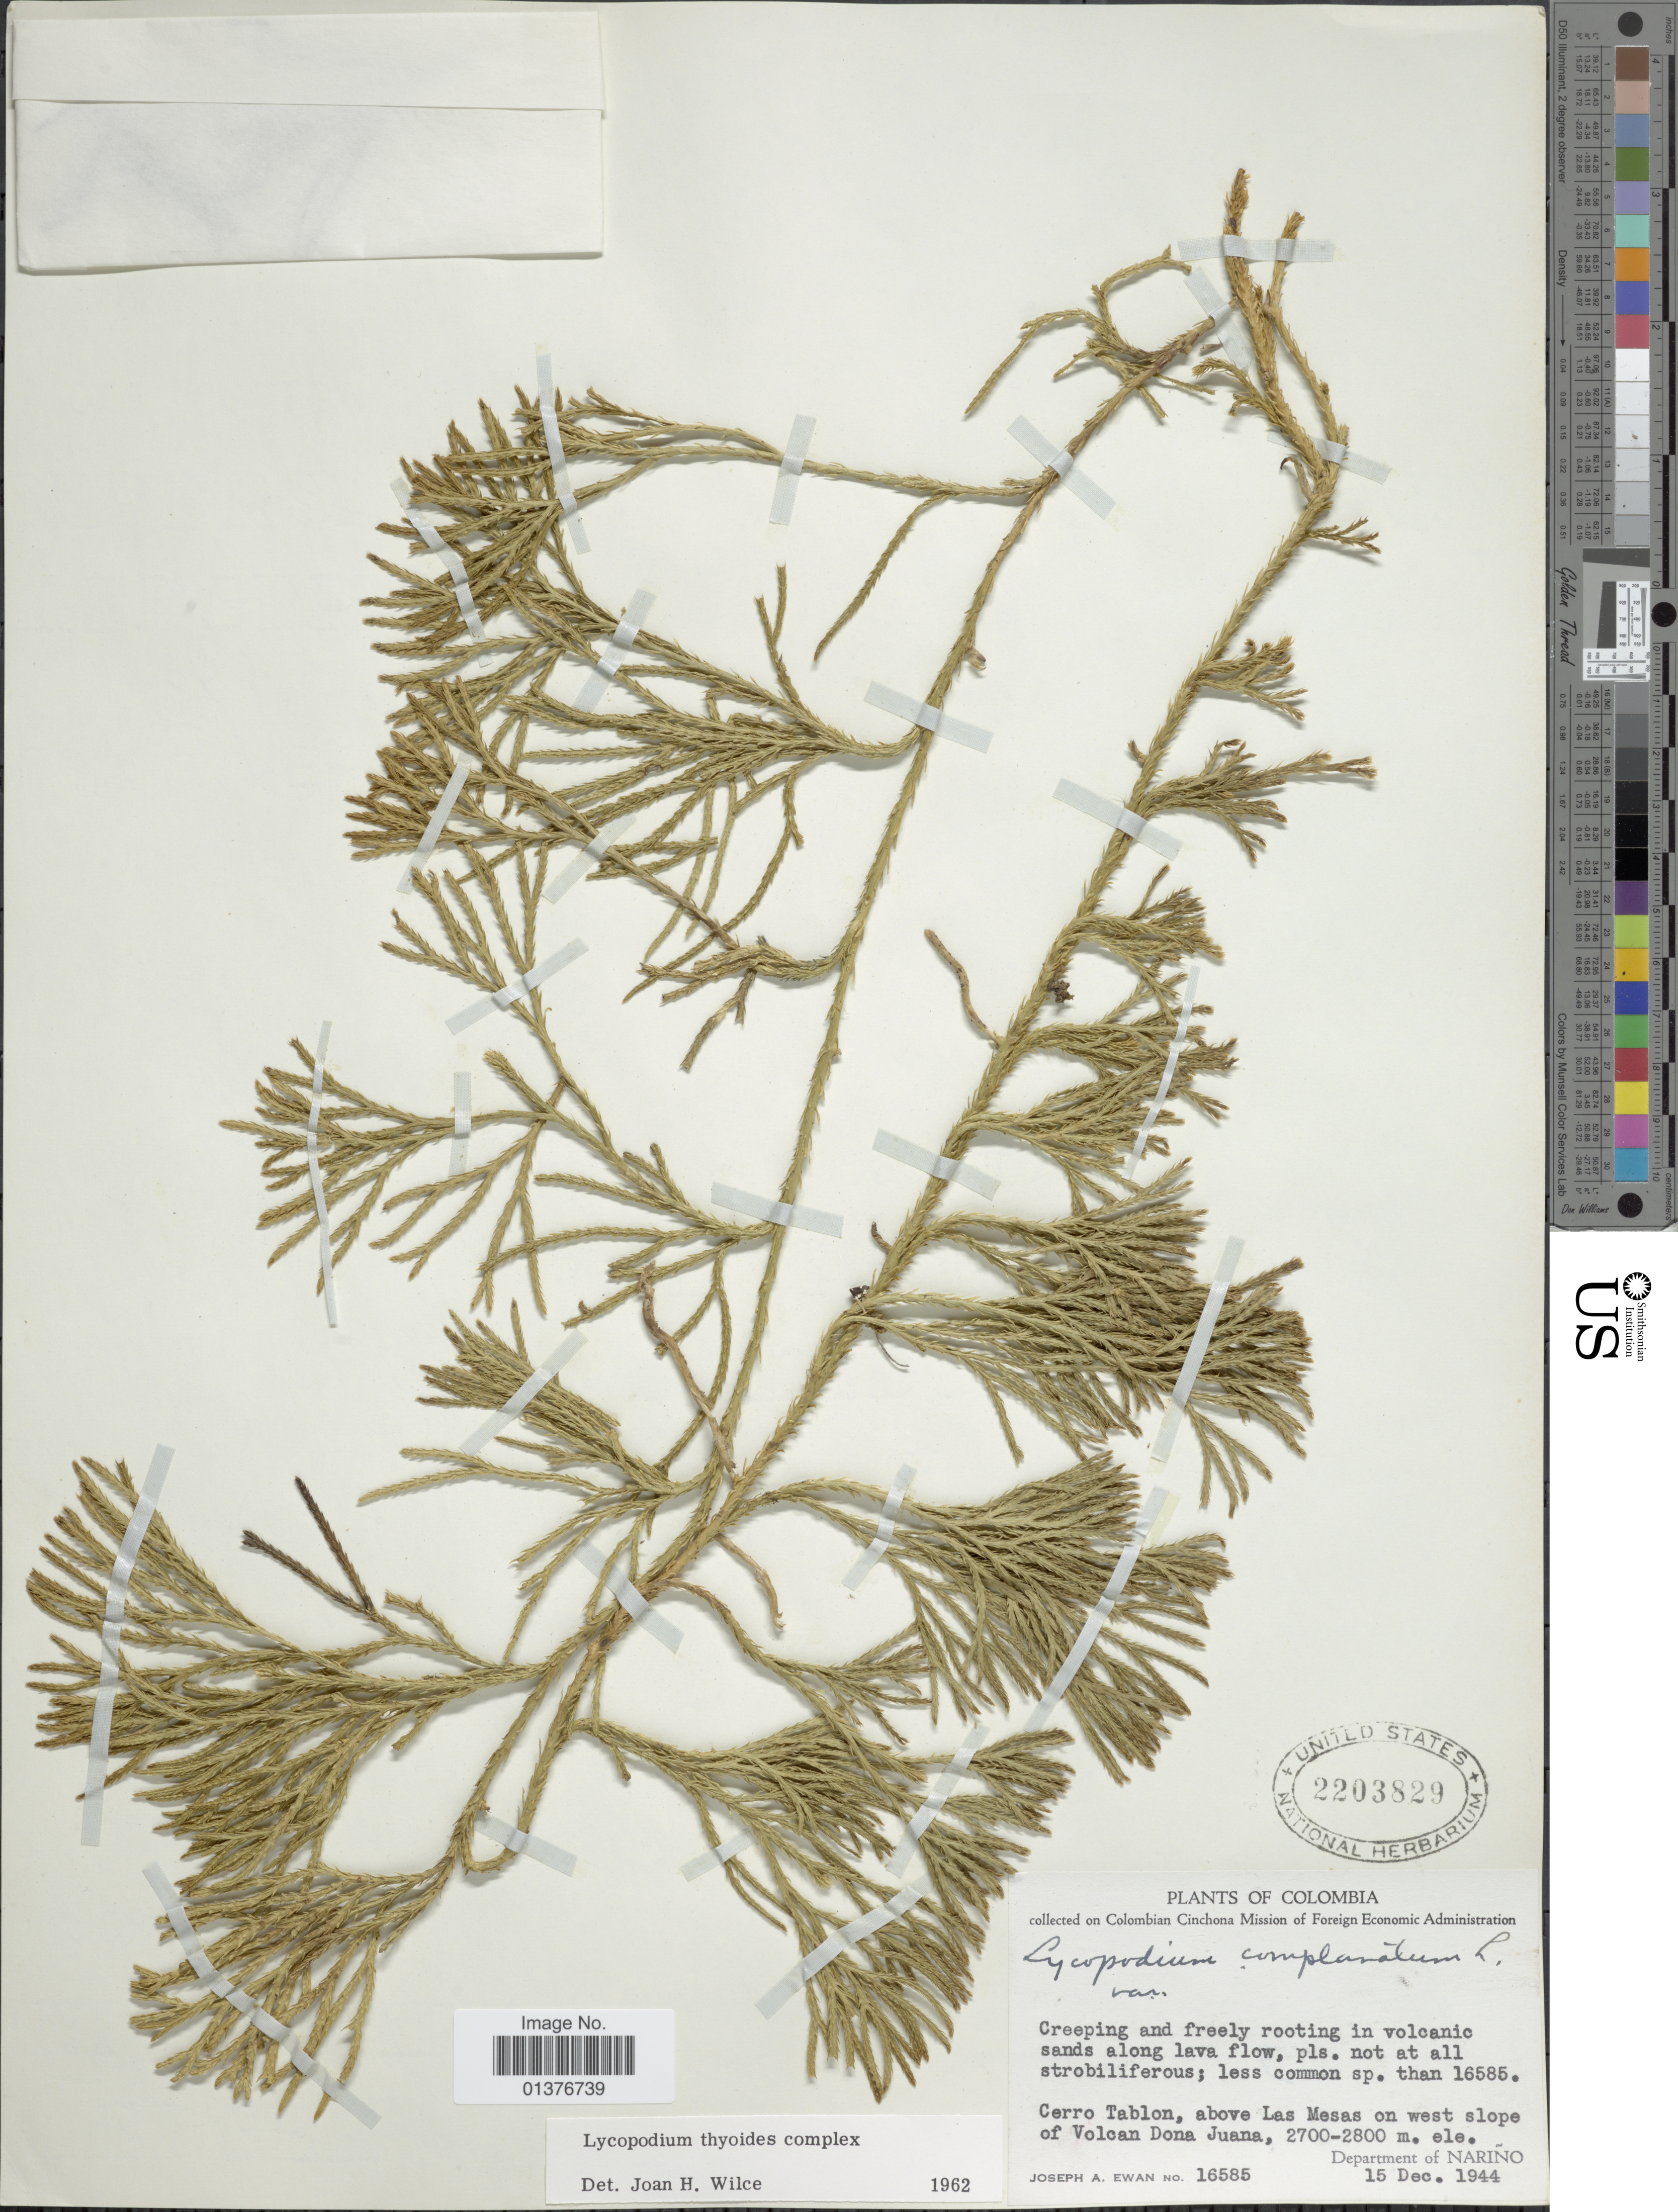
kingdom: Plantae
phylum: Tracheophyta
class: Lycopodiopsida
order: Lycopodiales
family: Lycopodiaceae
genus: Diphasiastrum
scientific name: Diphasiastrum thyoides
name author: (Humb. & Bonpl. ex Willd.) Holub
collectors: J. A. Ewan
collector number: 16585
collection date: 1944-12-15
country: Colombia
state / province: Nariño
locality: Cerra Tablon, above Las Mesas on west slope of Volcan Dona Juana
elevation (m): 2700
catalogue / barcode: US 2203829